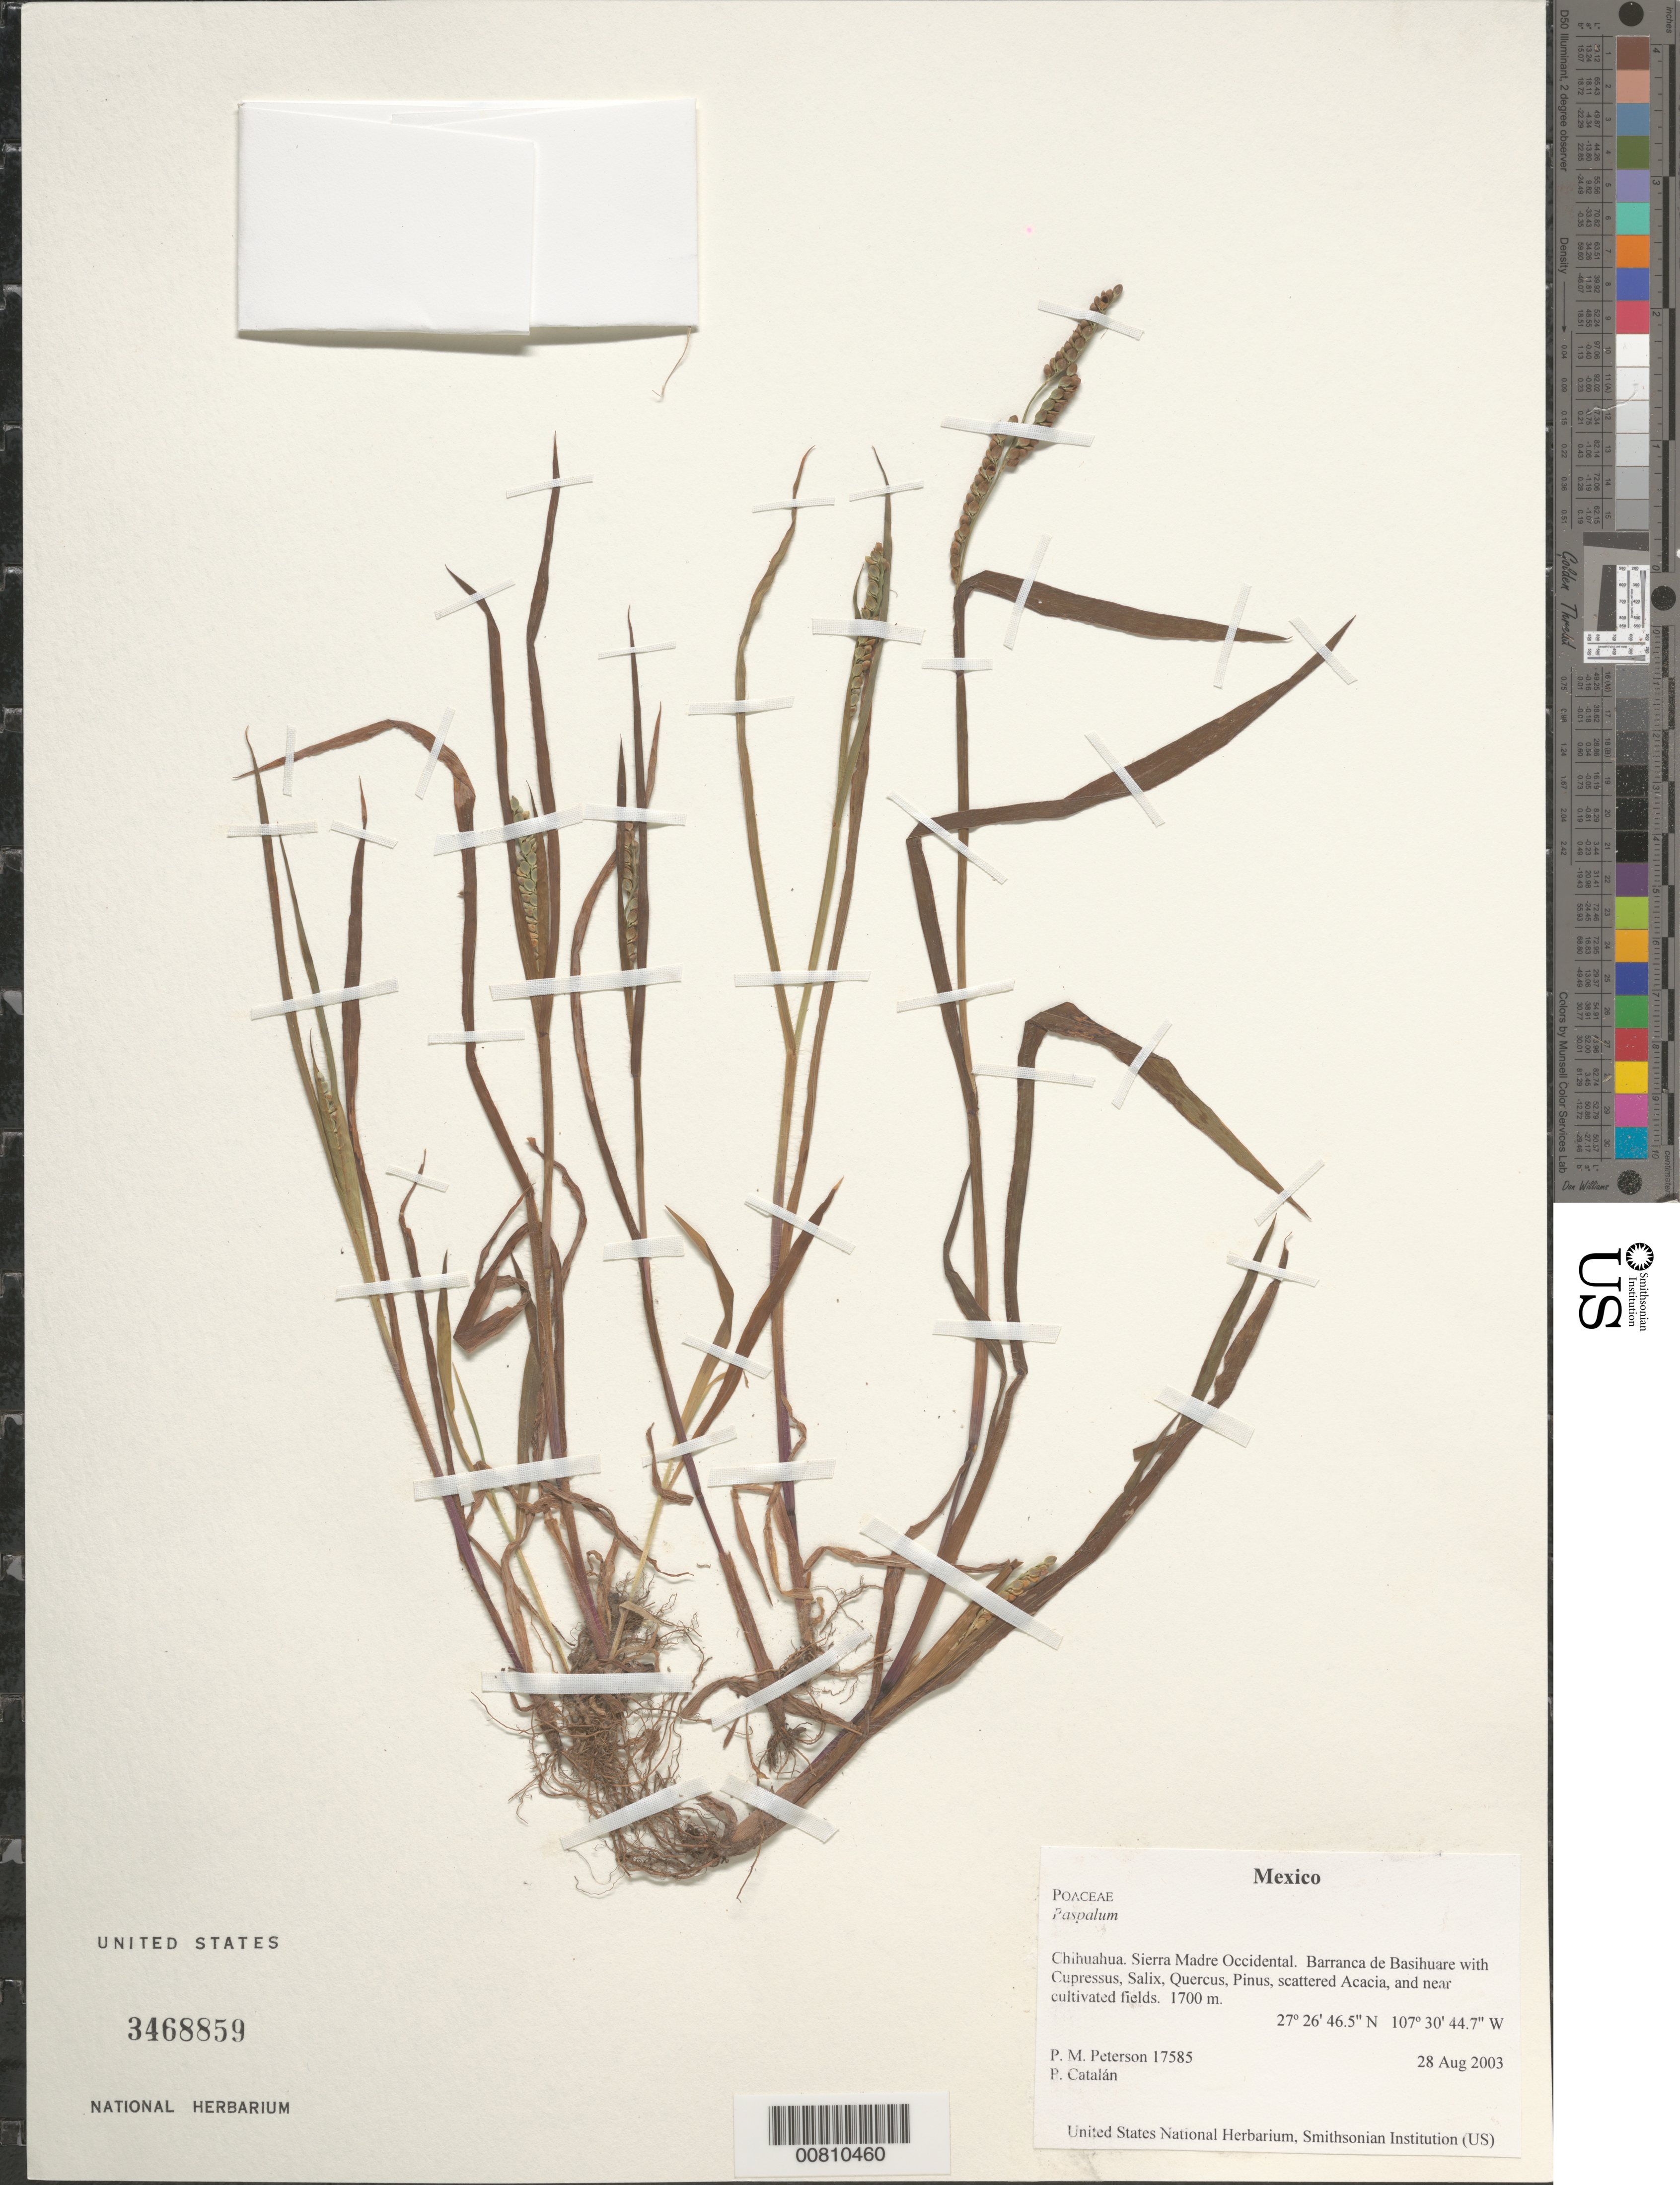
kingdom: Plantae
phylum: Tracheophyta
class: Liliopsida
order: Poales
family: Poaceae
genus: Paspalum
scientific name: Paspalum sp.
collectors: P. M. Peterson & P. Catalán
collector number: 17585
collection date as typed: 28 Aug 2003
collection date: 2003-08-28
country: Mexico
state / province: Chihuahua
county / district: Sierra Madre Occidental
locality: Barranca de Basihuare with Cupressus, Salix, Quercus, Pinus, scattered Acacia, and near cultivated fields.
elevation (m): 1700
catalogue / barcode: US 3468859